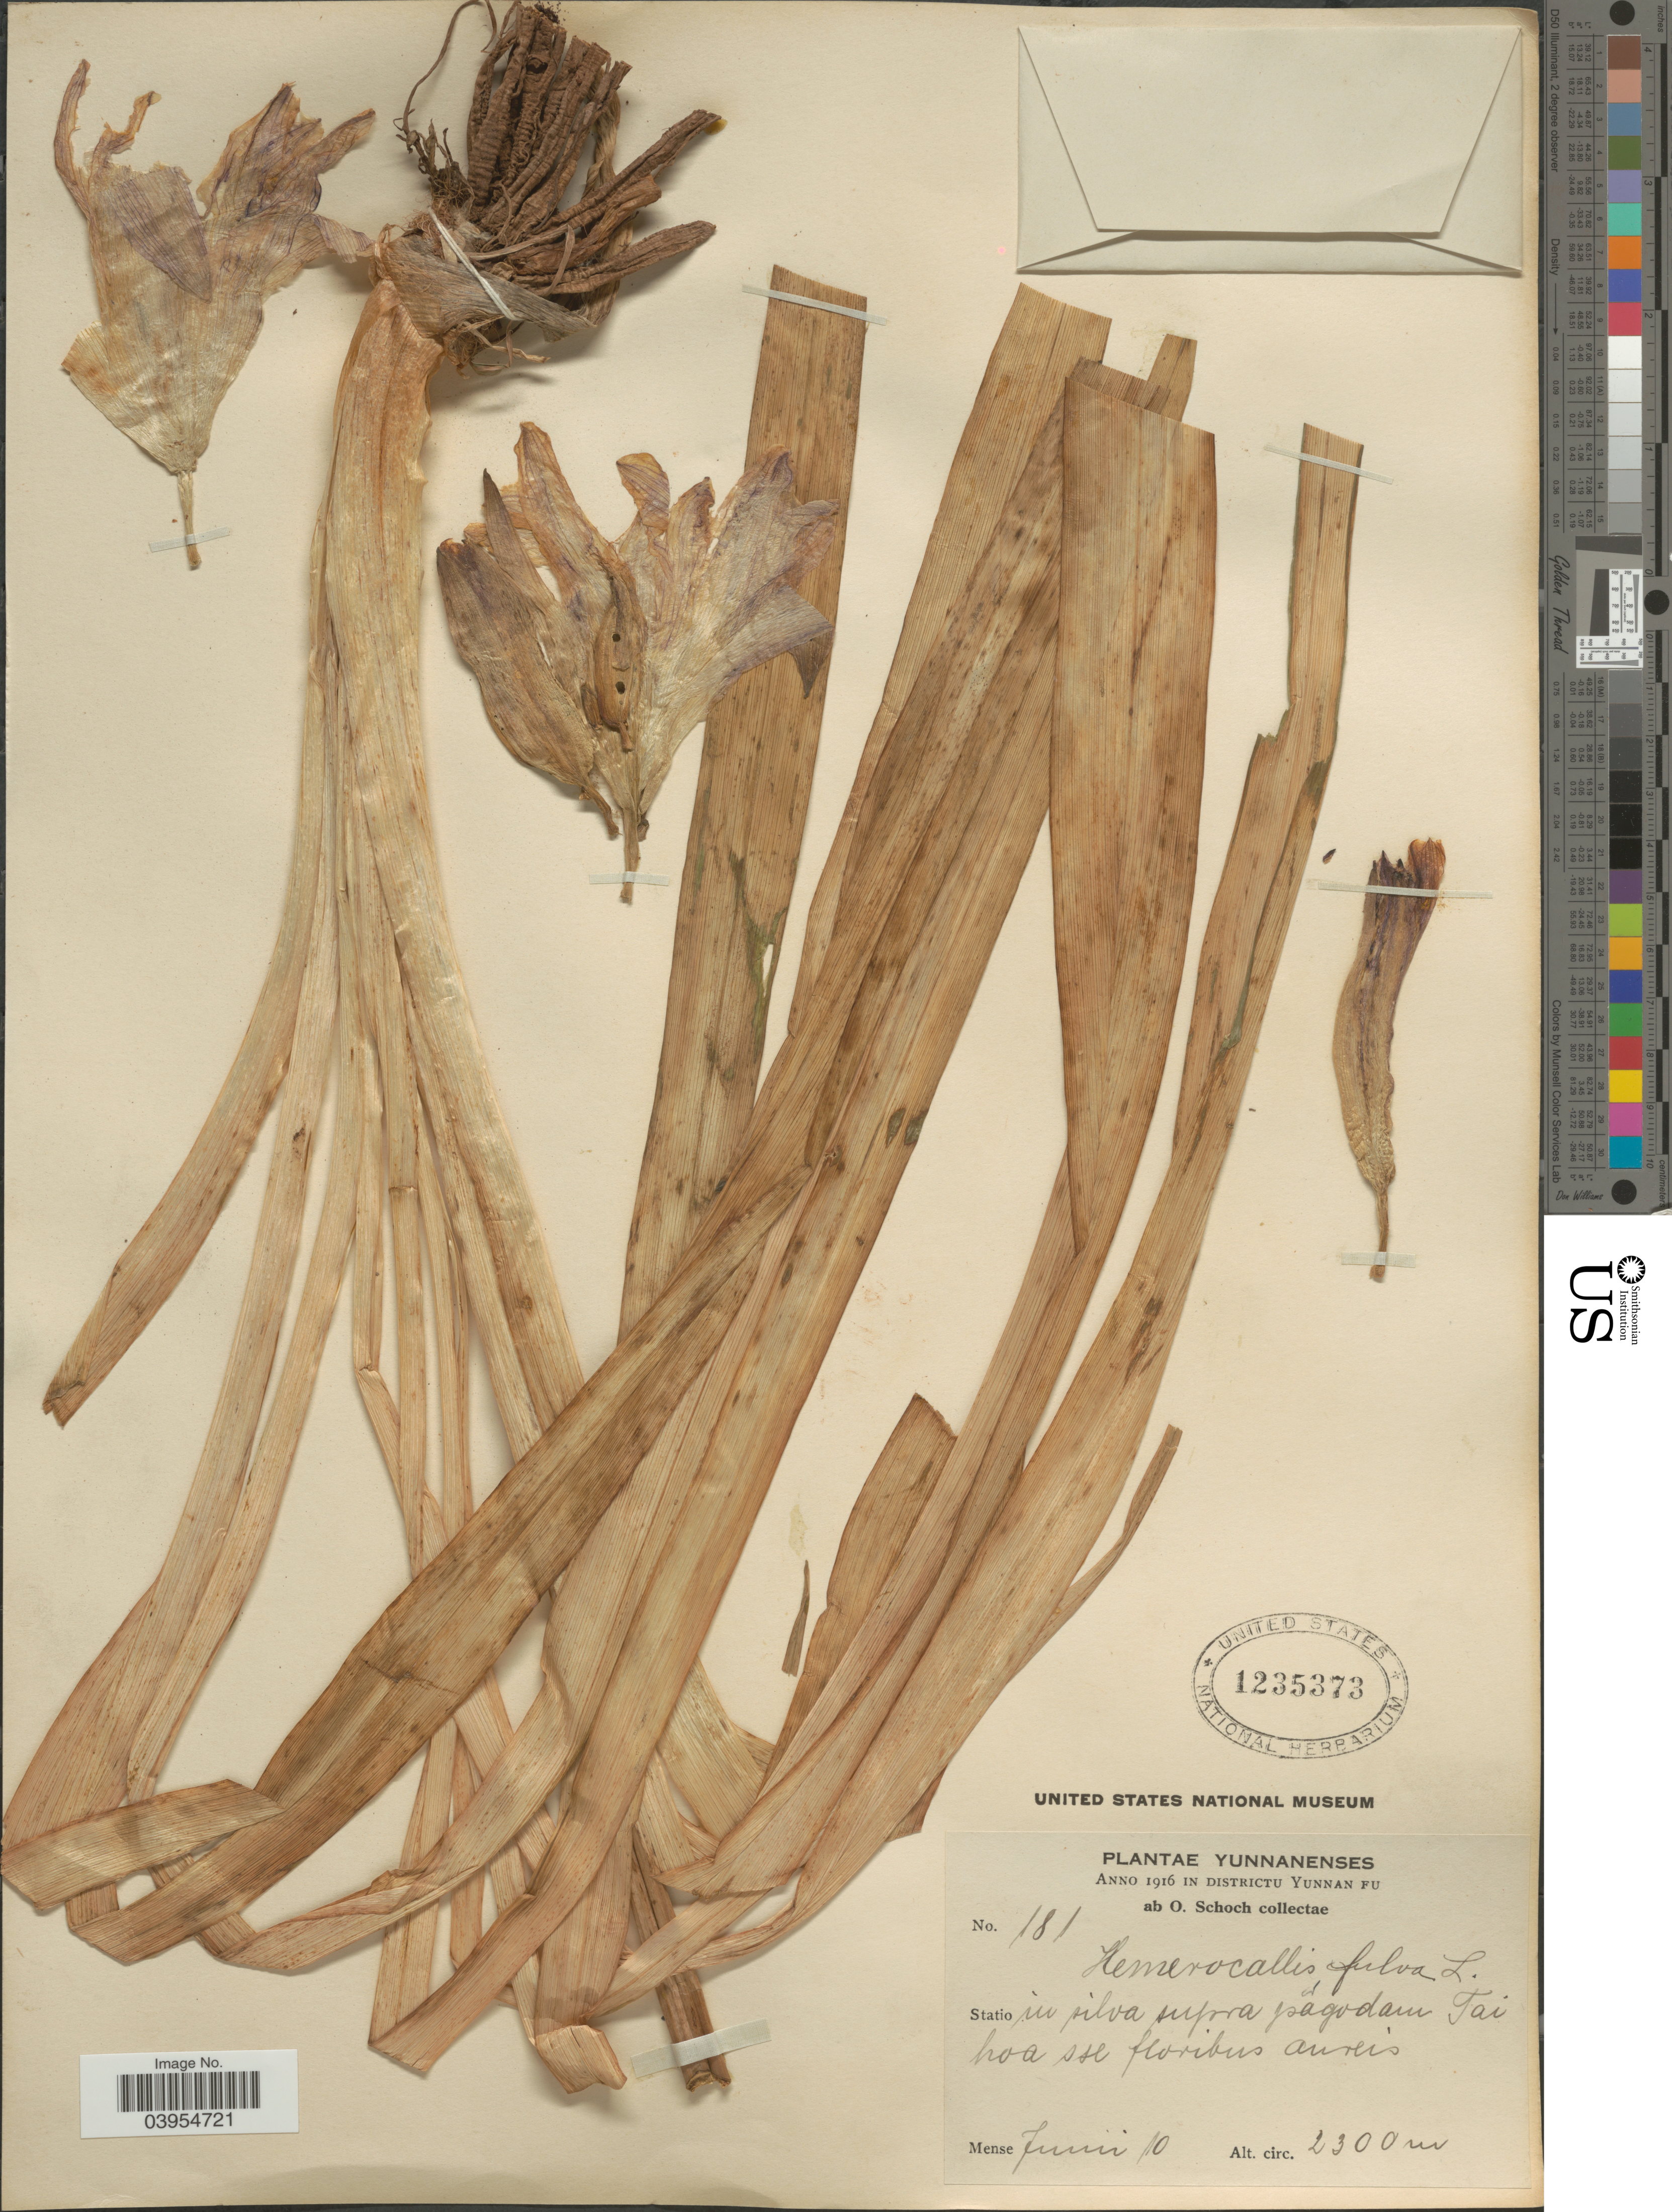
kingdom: Plantae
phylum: Tracheophyta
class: Liliopsida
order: Asparagales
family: Asphodelaceae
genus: Hemerocallis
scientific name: Hemerocallis fulva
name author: L.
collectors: O. Schoch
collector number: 181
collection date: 1916-06-10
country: China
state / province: Yunnan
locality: Statio in silva supra pagodam Tai hoa sse [interpreted] floribus aureis.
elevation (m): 2300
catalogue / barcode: US 1235373